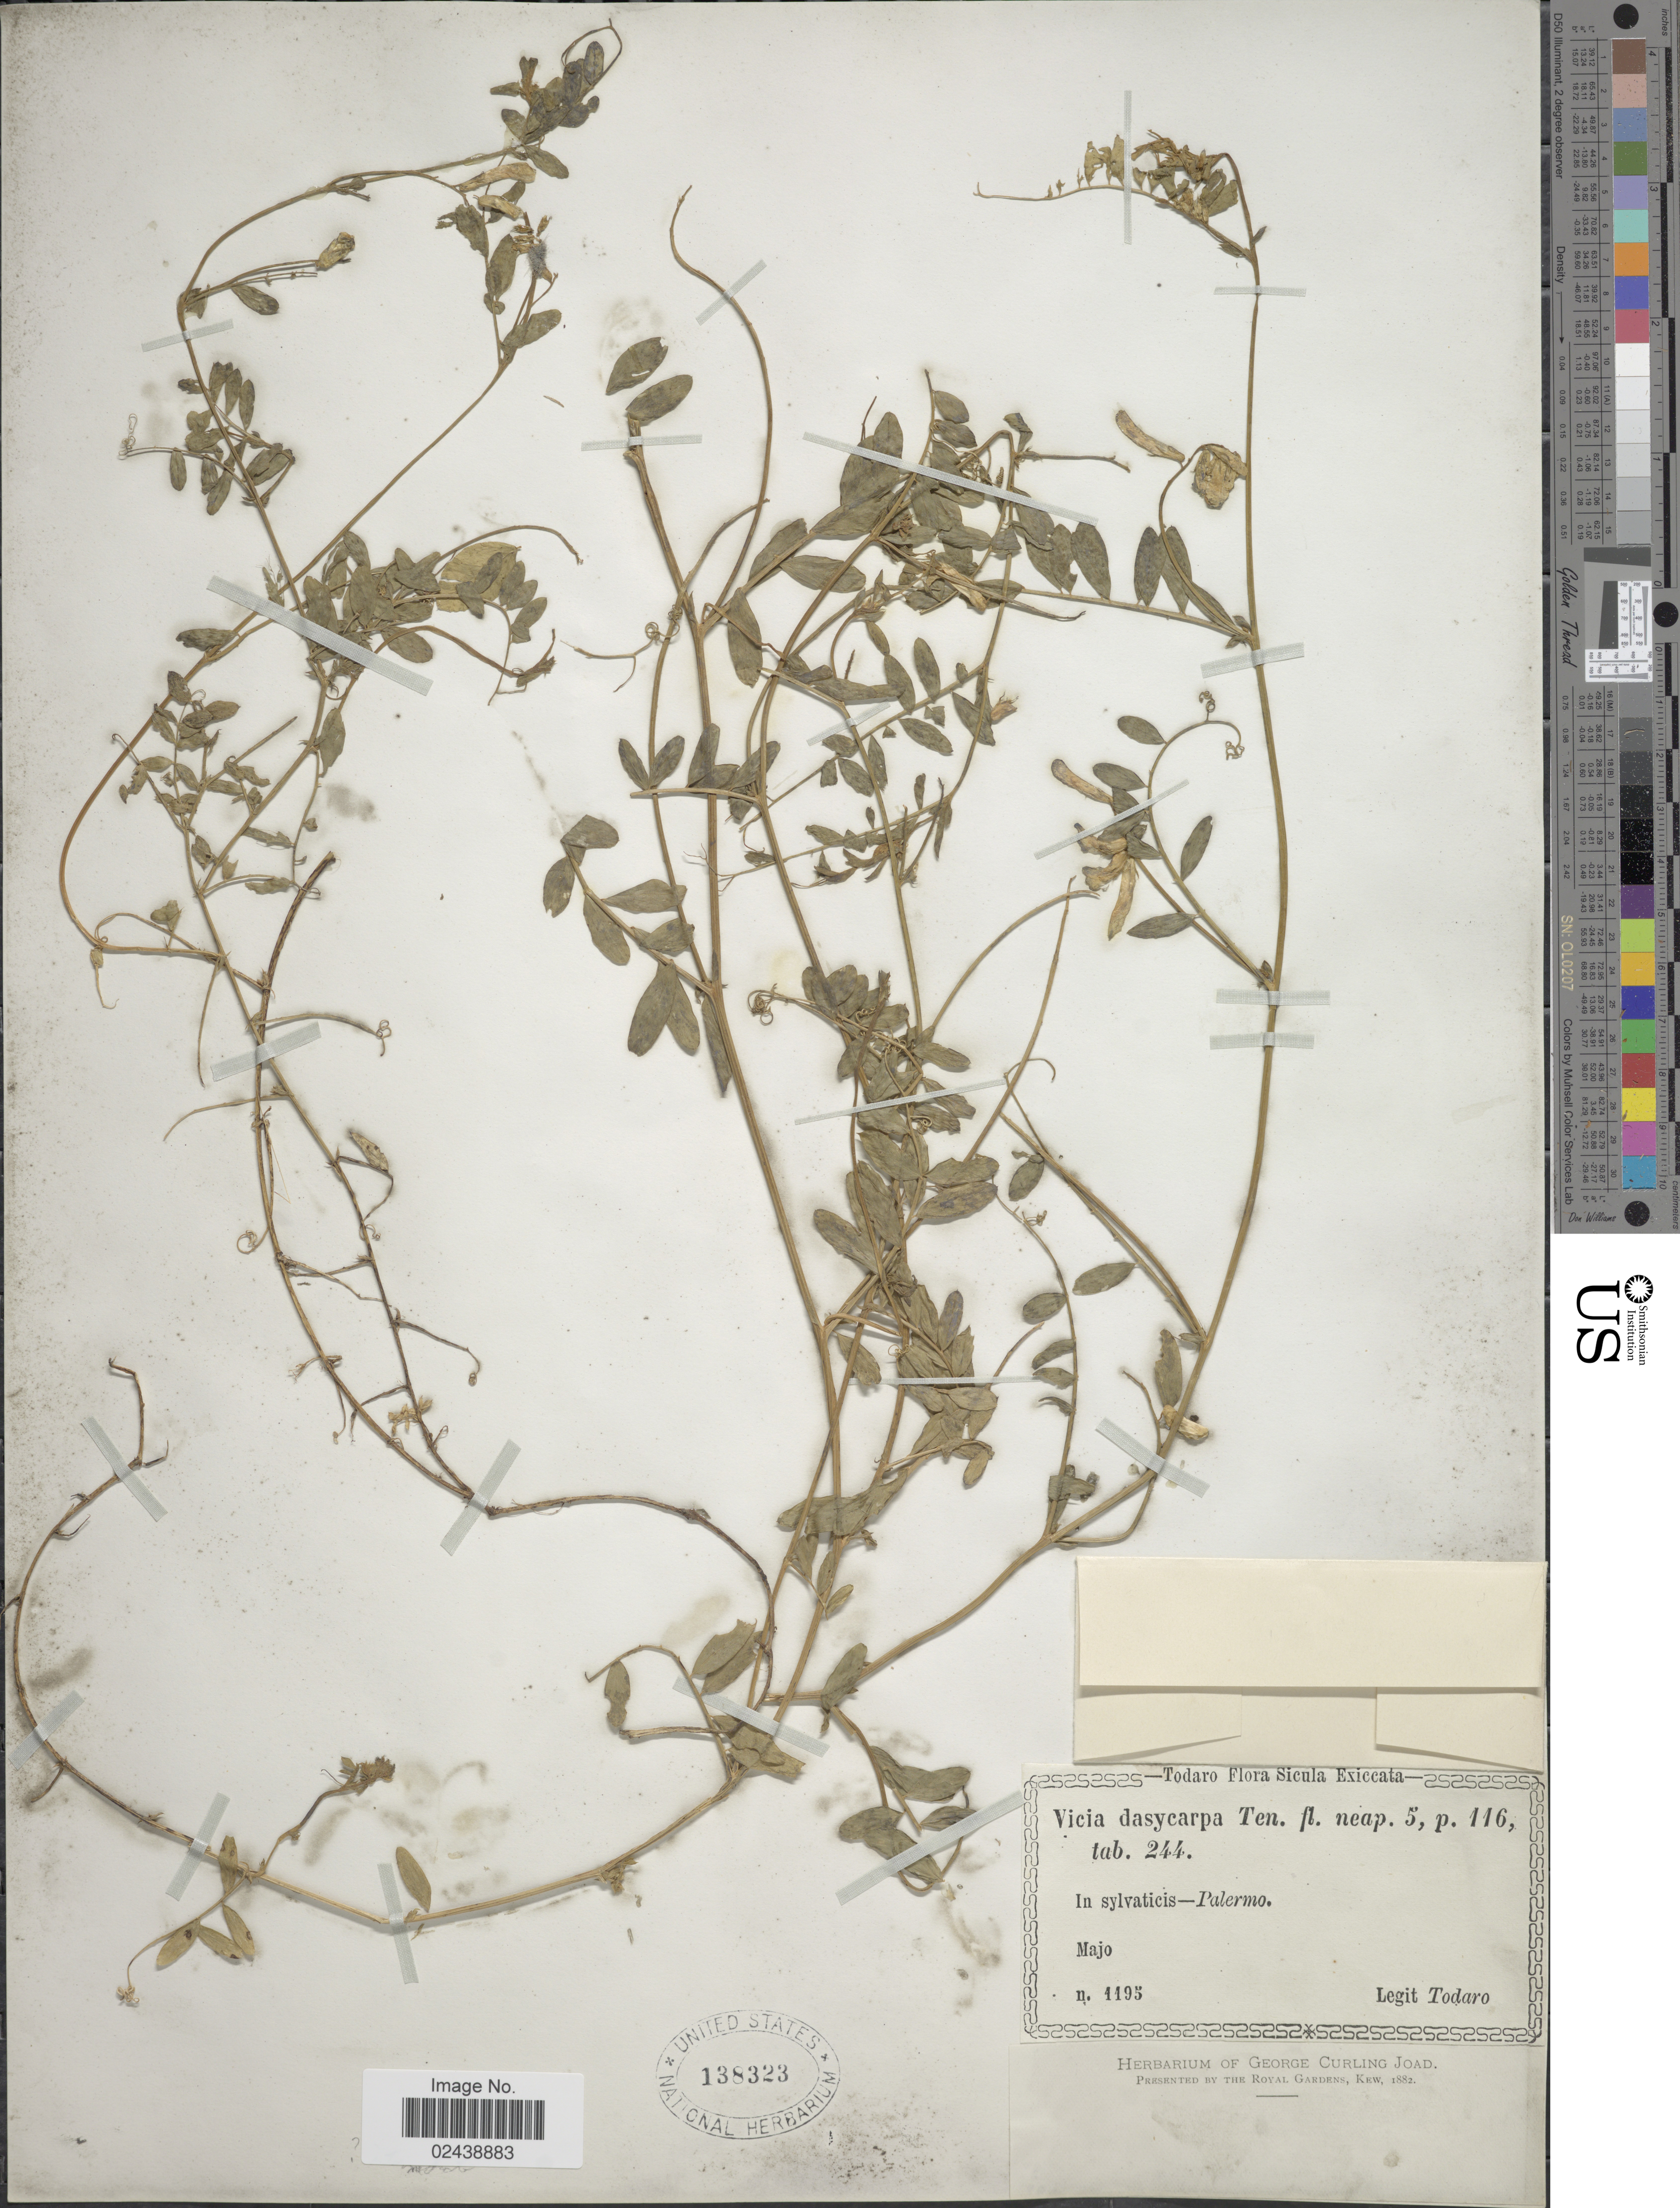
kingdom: Plantae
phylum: Tracheophyta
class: Magnoliopsida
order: Fabales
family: Fabaceae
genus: Vicia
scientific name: Vicia dasycarpa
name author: Ten.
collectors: Todaro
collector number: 1195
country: Italy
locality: Sicula, In sylvaticis - Palermo.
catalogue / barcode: US 138323